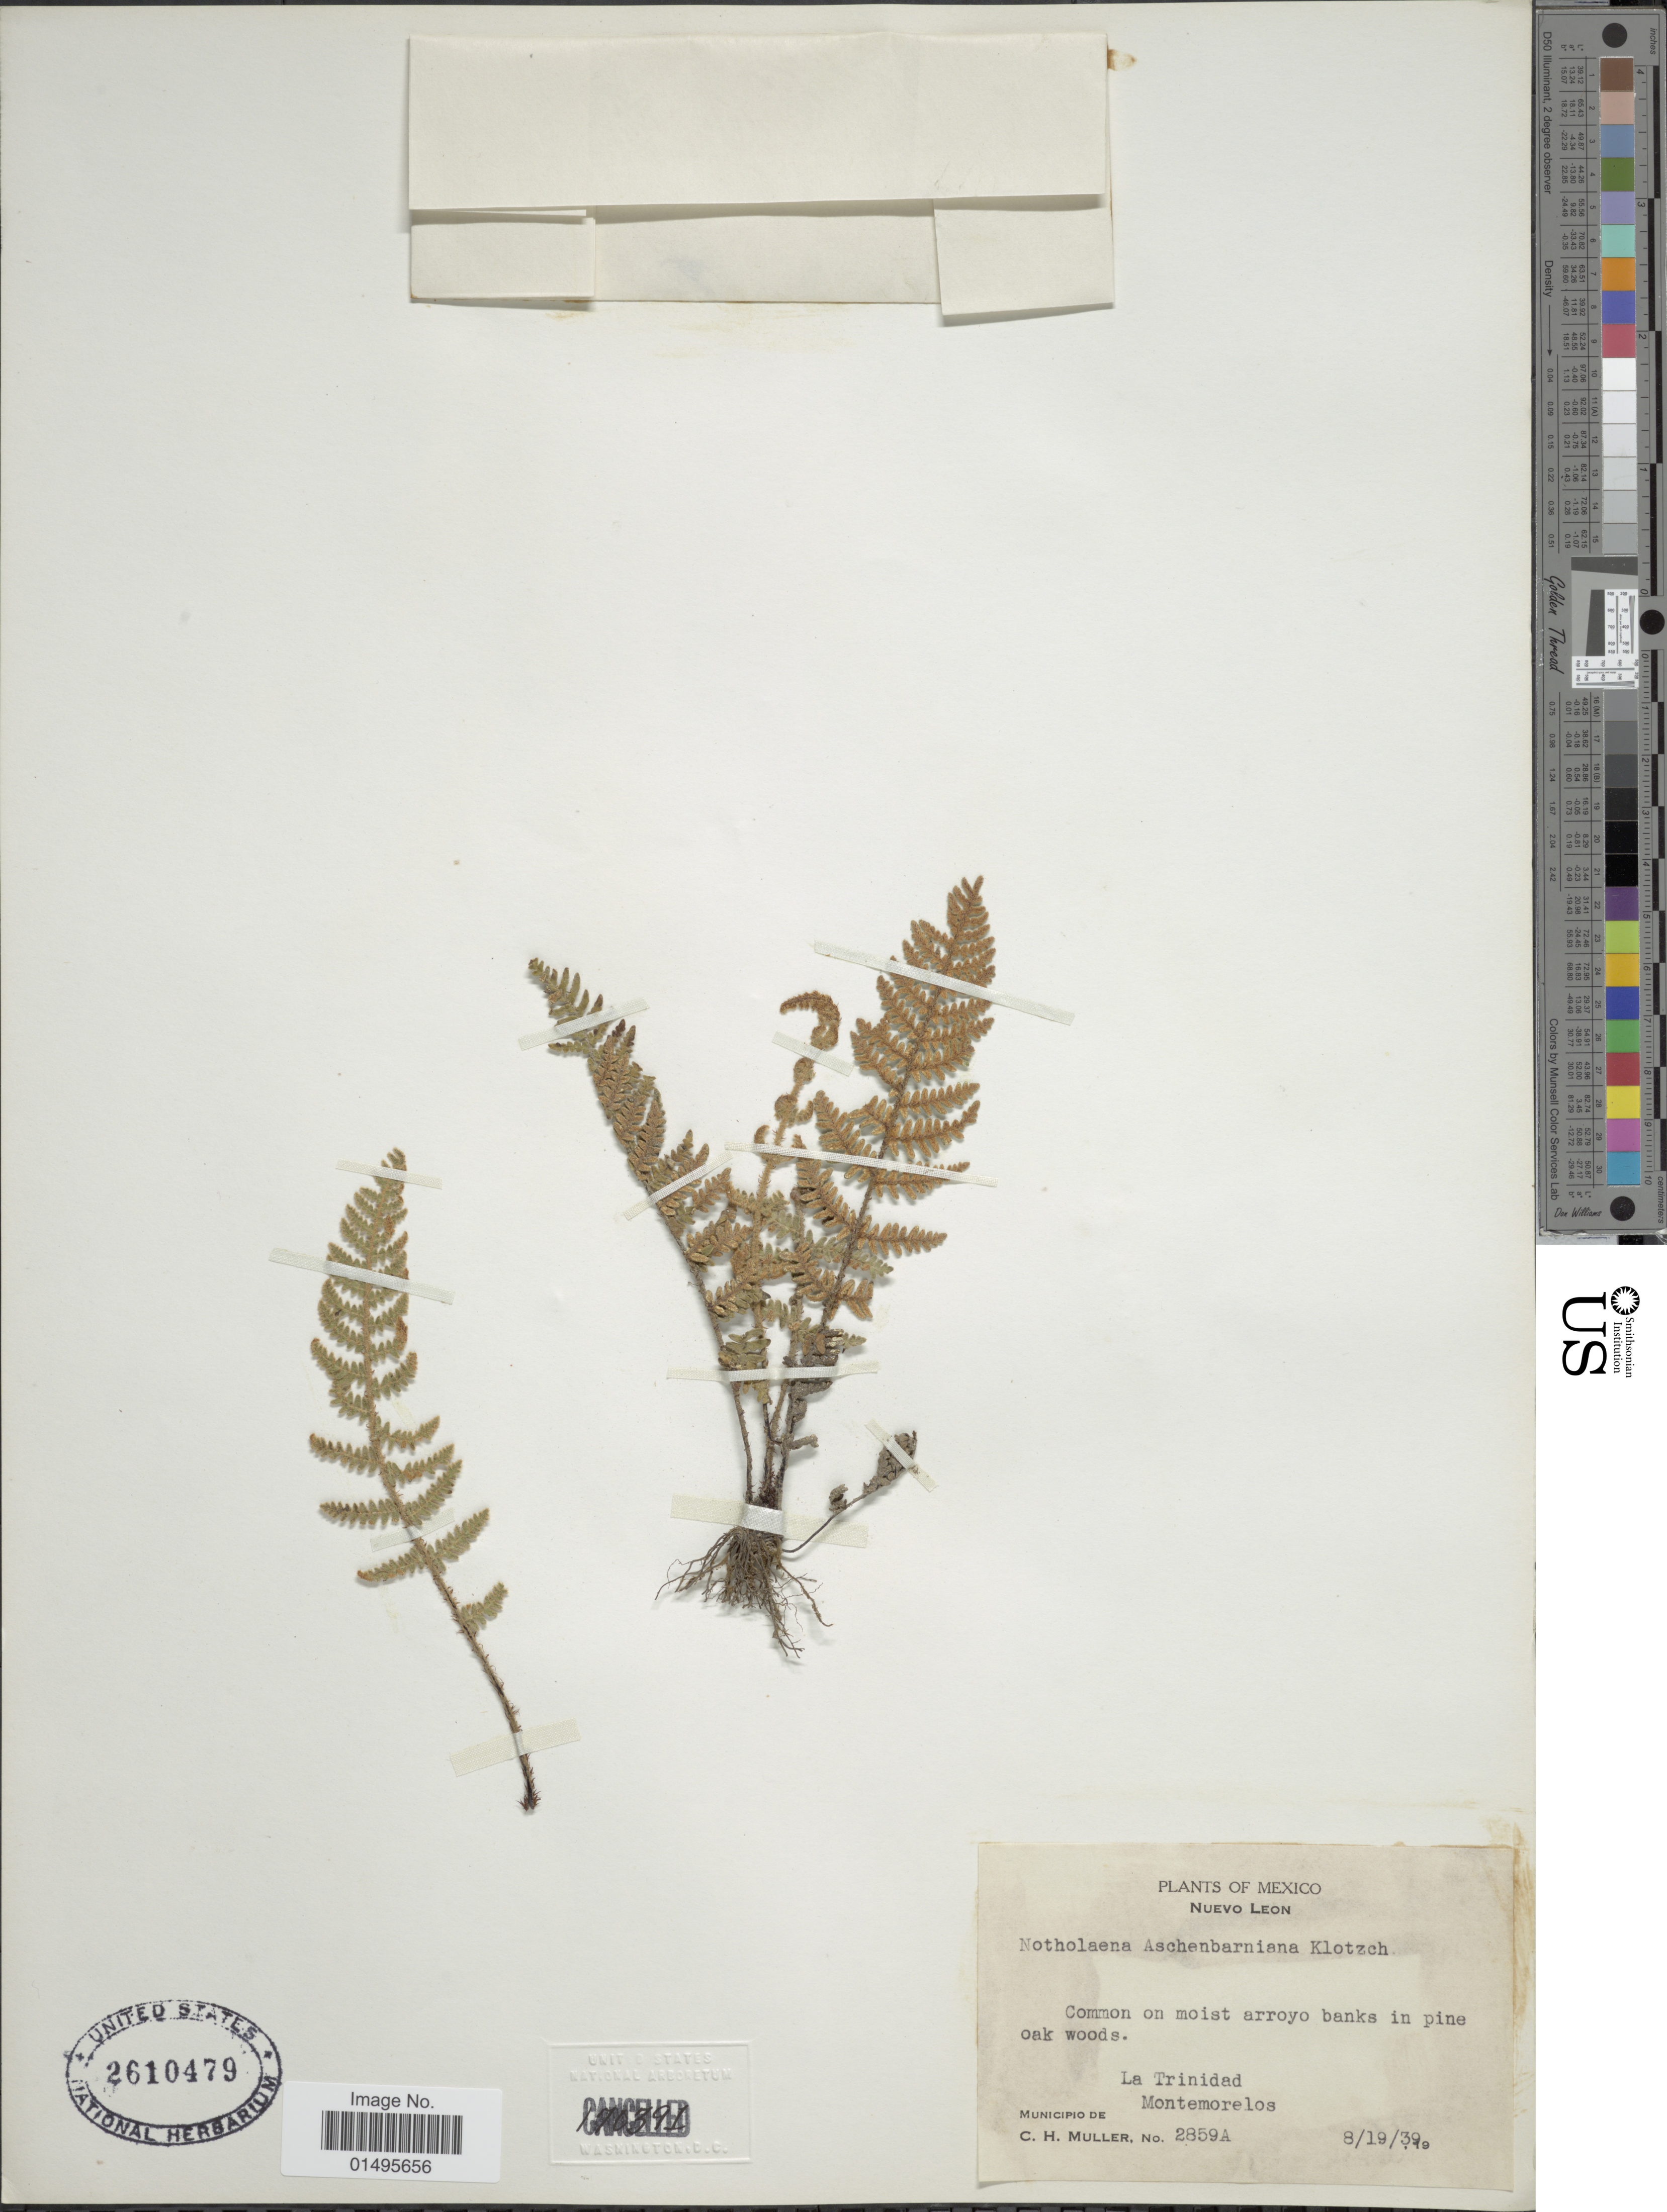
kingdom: Plantae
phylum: Tracheophyta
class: Polypodiopsida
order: Polypodiales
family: Pteridaceae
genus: Notholaena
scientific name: Notholaena aschenborniana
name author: Klotzsch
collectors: C. H. Müller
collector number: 2859A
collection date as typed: Transcribed d/m/y: 19/8/39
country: Mexico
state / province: Nuevo León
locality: La Trinidad, Montemorelos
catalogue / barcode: US 2610479